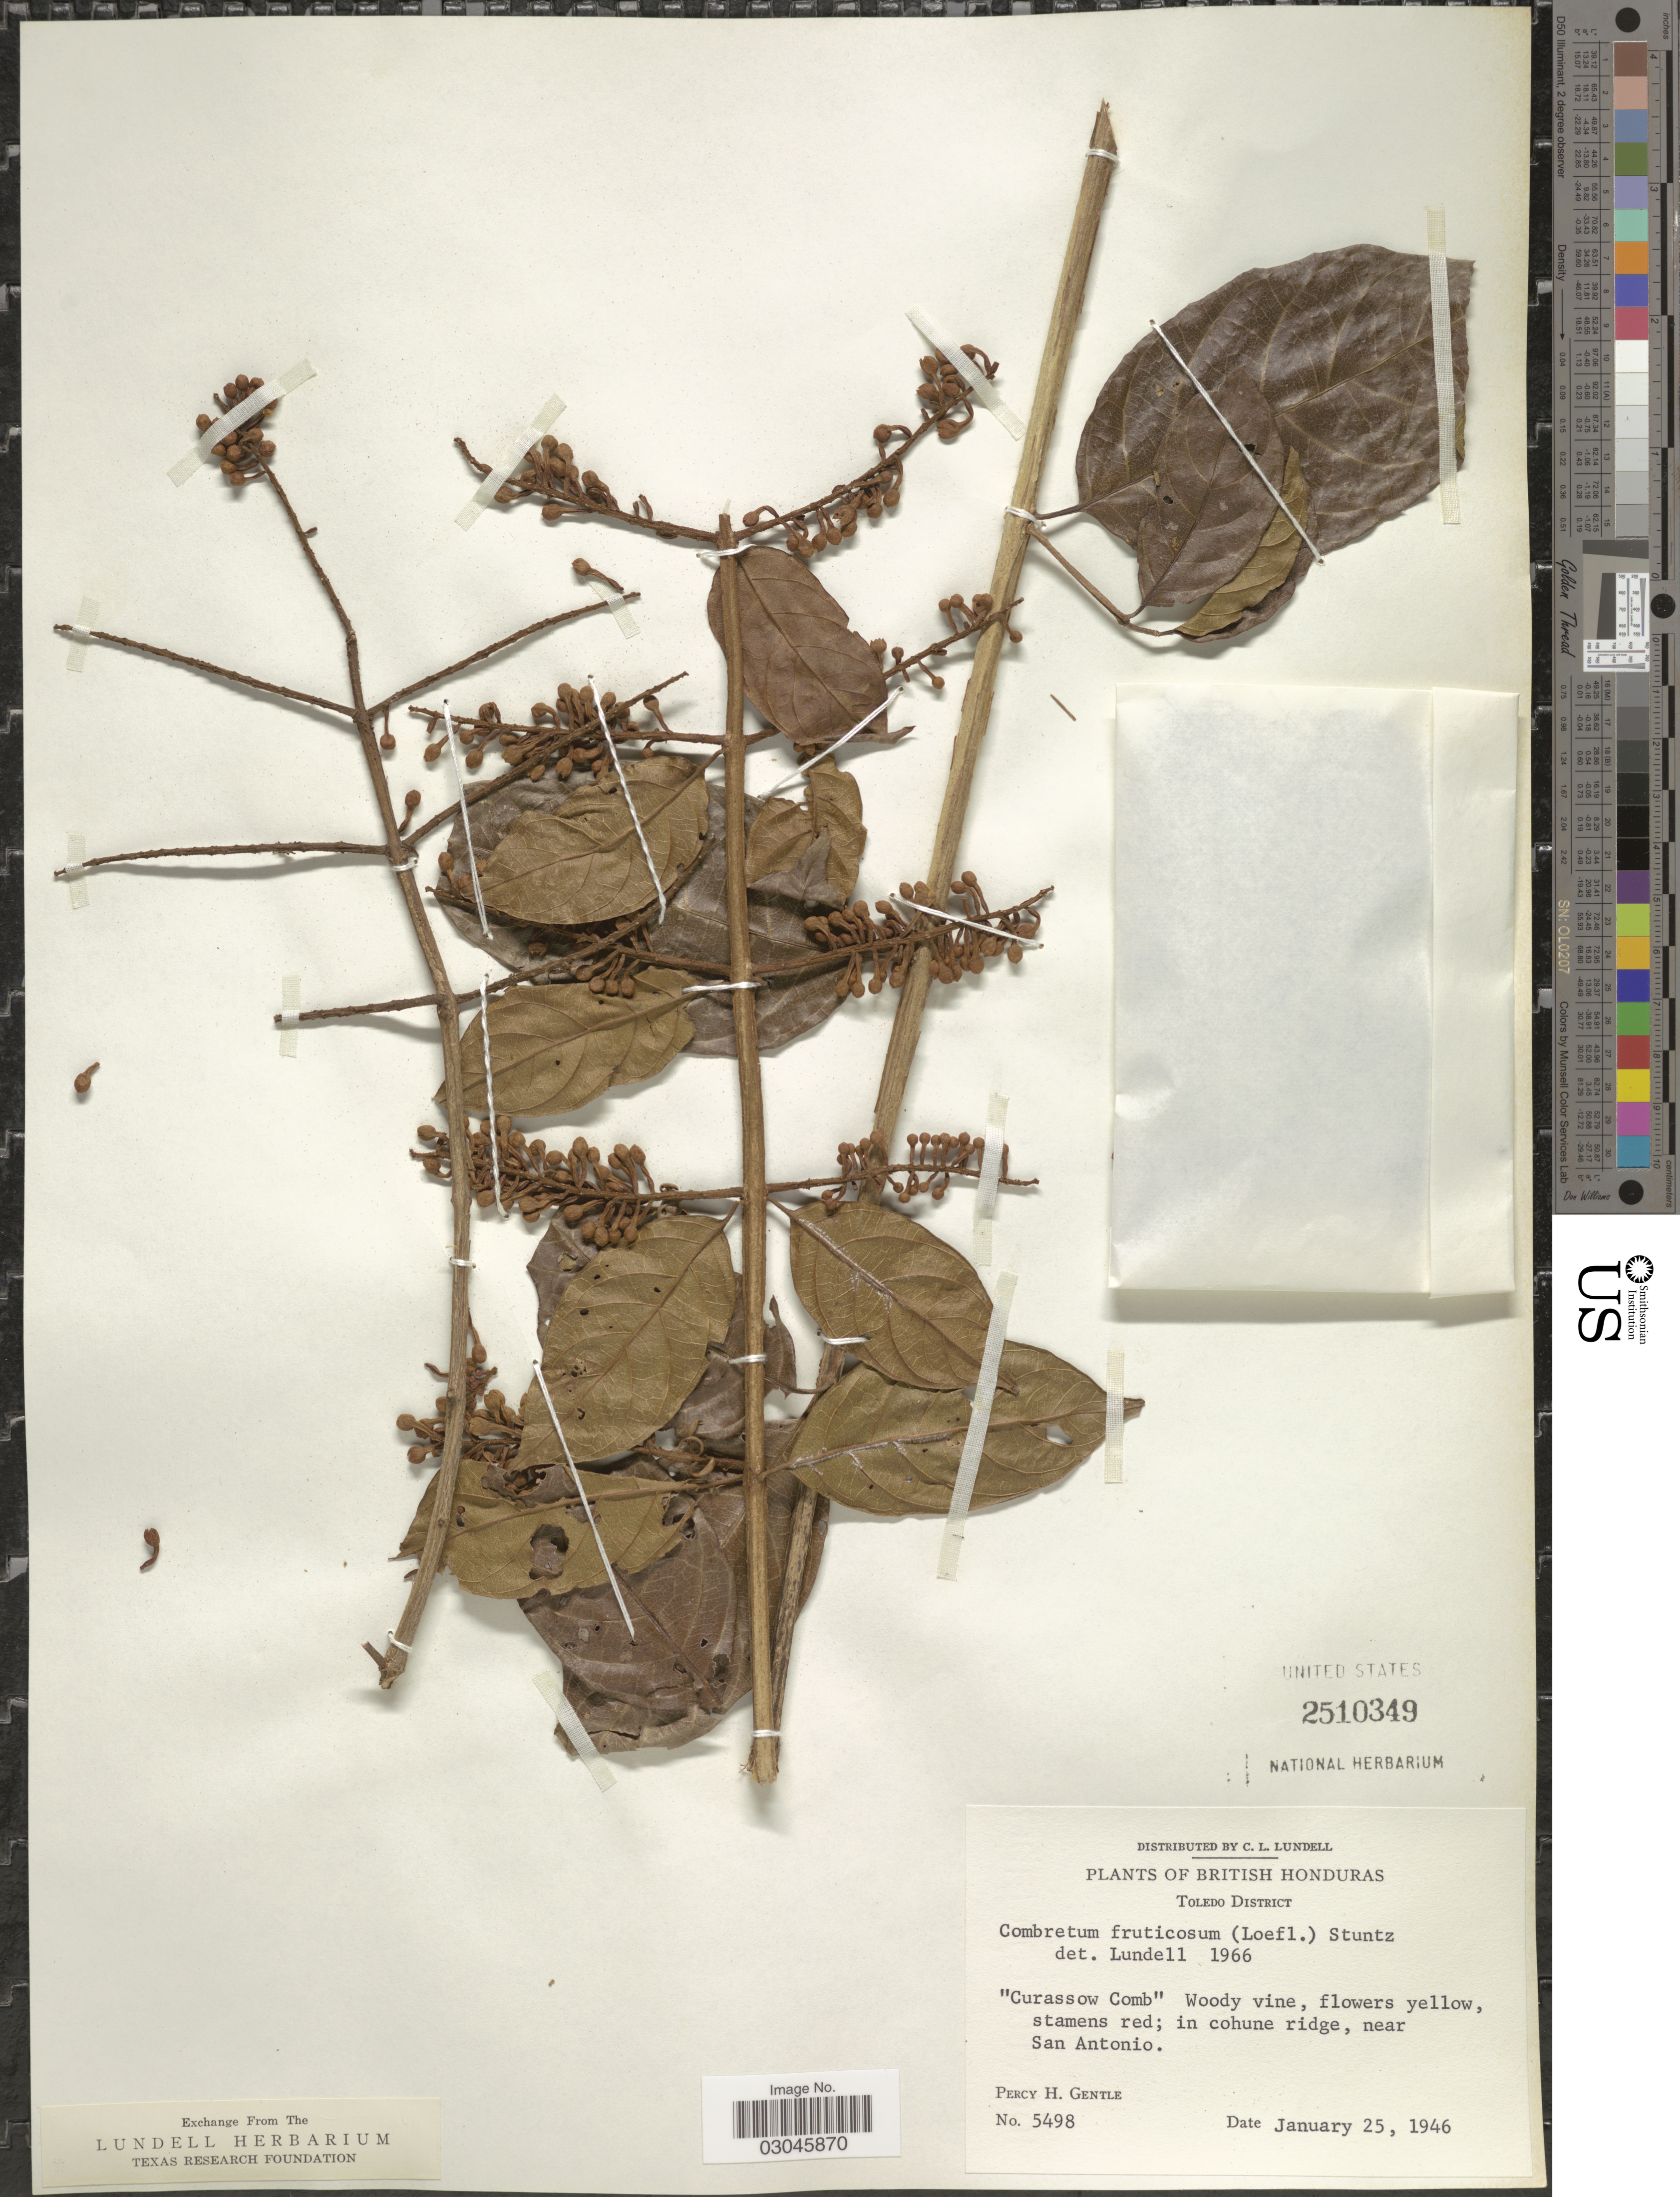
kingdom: Plantae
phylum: Tracheophyta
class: Magnoliopsida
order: Myrtales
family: Combretaceae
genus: Combretum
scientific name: Combretum farinosum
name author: Kunth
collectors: P. H. Gentle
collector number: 5498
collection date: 1946-01-25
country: Belize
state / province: Toledo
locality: British Honduras, Toledo District, near San Antonio.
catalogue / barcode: US 2510349